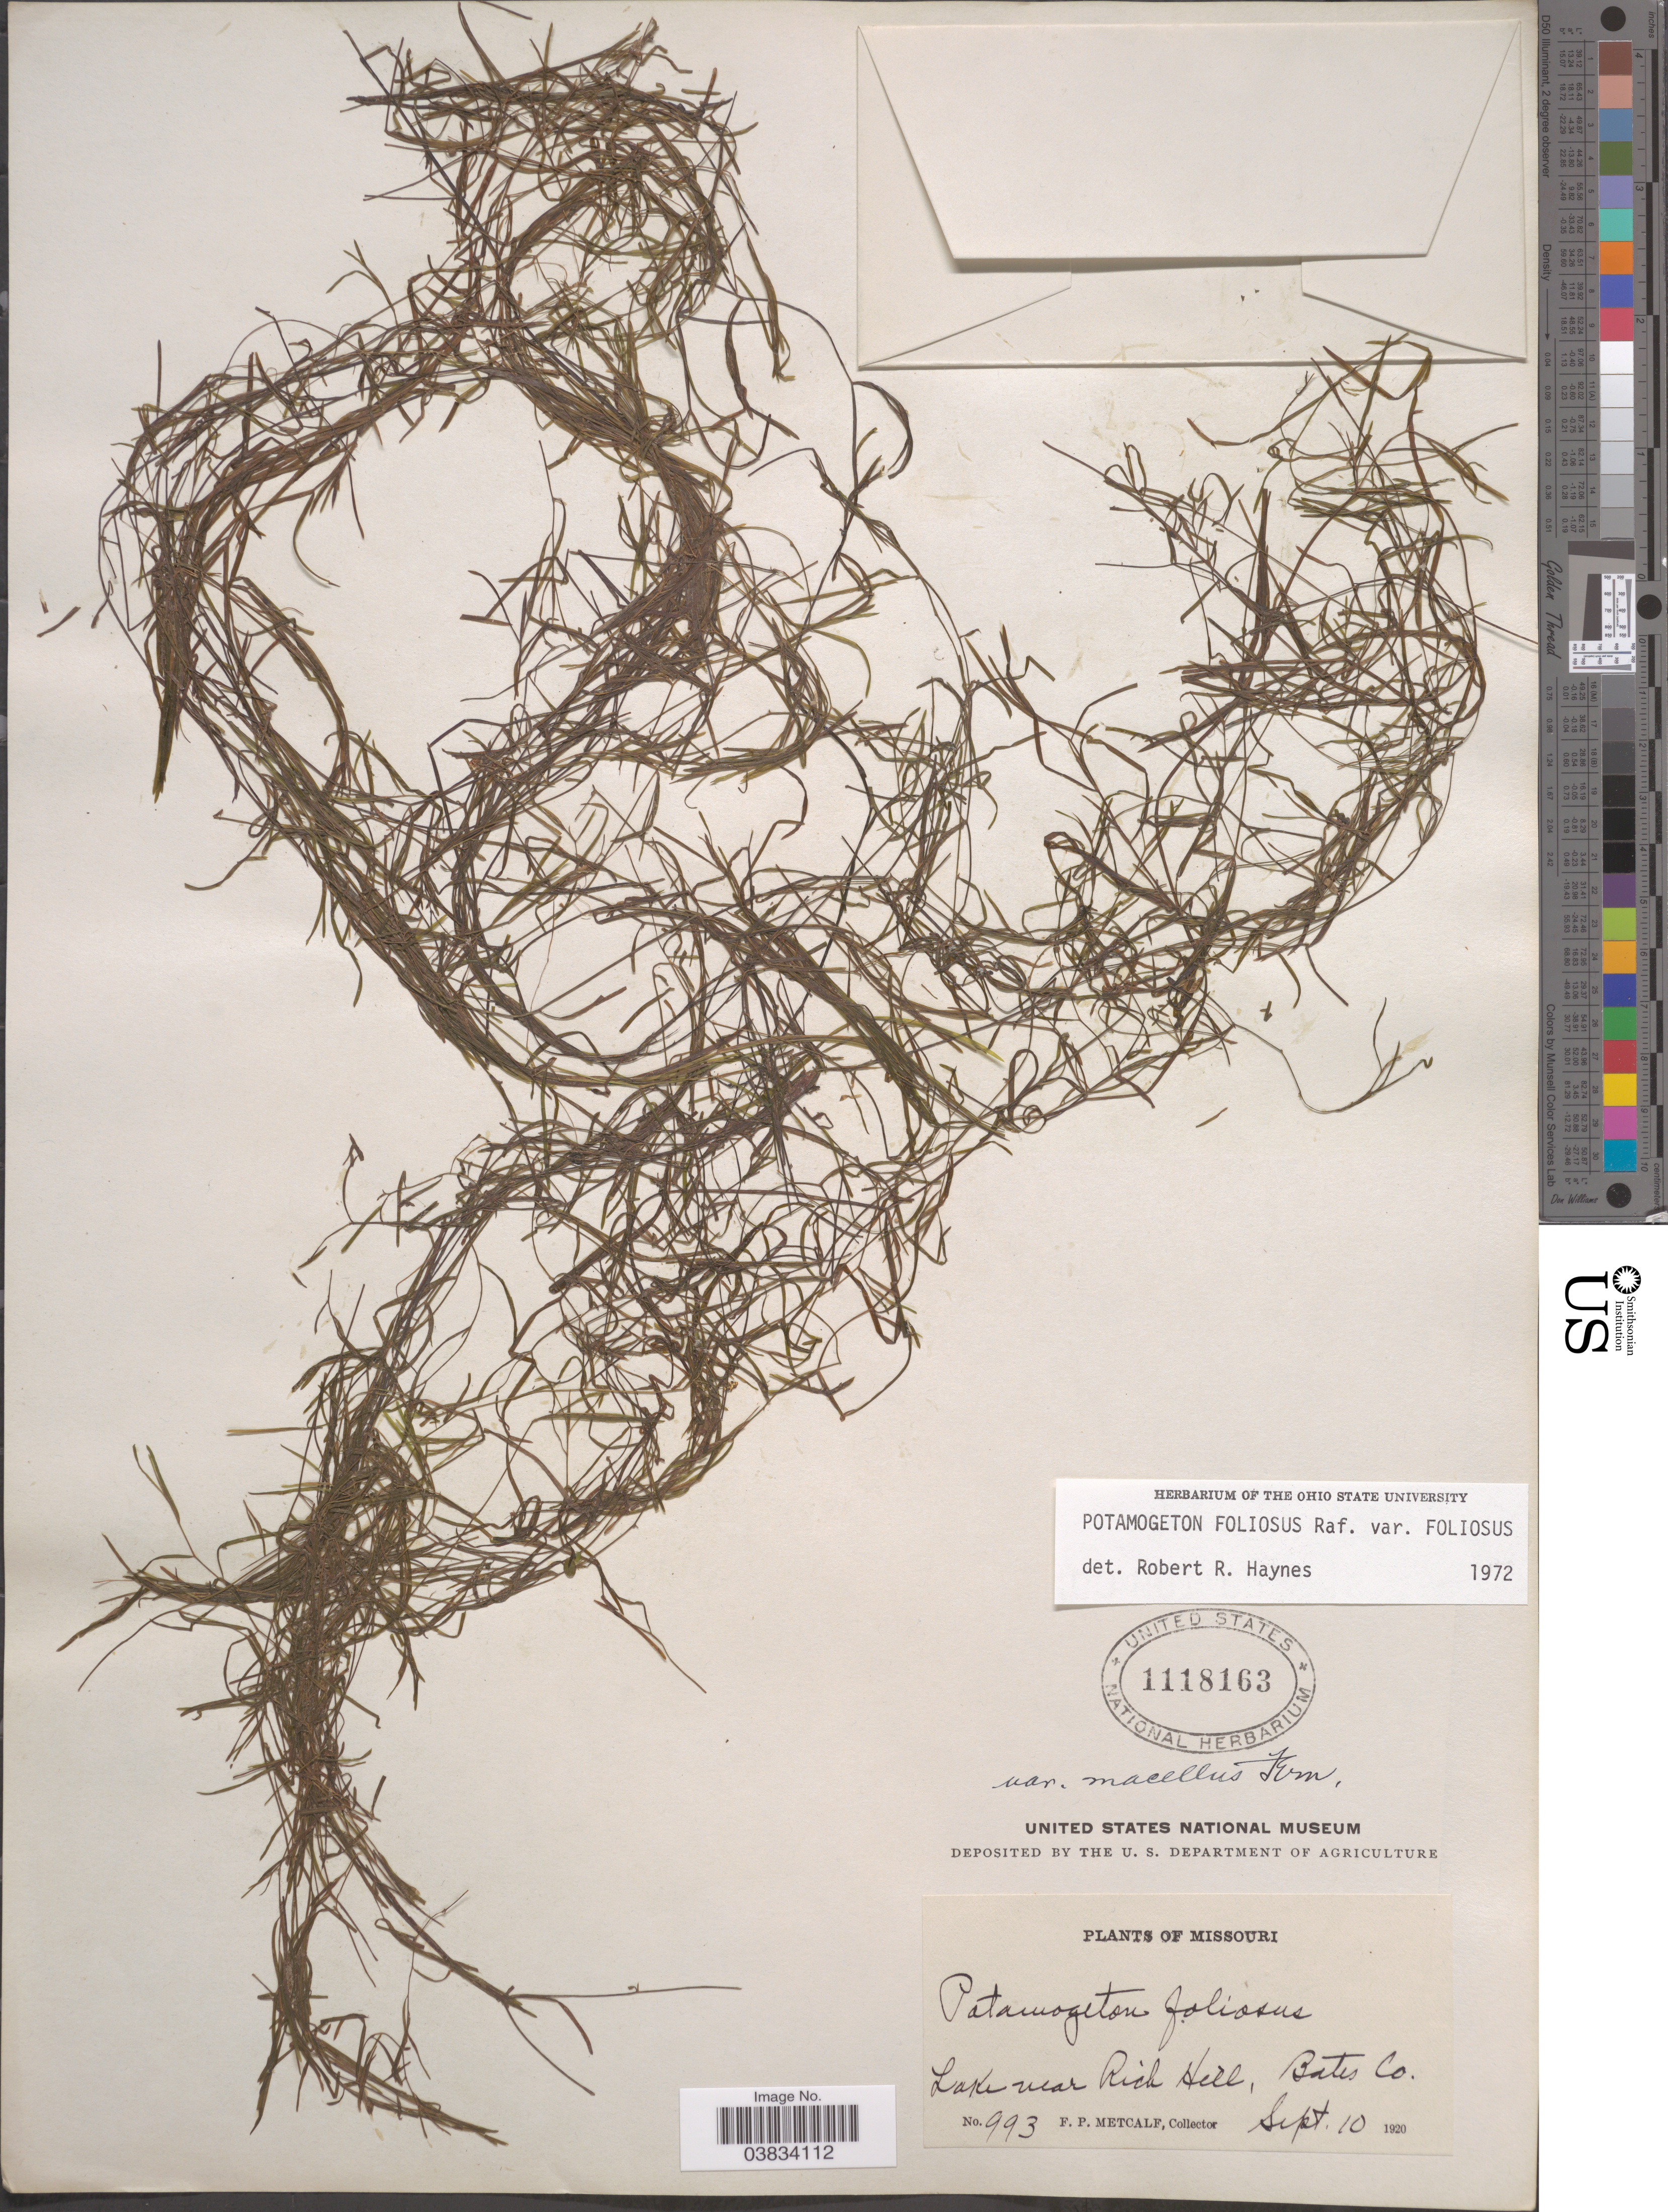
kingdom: Plantae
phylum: Tracheophyta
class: Liliopsida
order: Alismatales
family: Potamogetonaceae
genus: Potamogeton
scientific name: Potamogeton foliosus var. foliosus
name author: Raf.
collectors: F. Metcalf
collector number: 993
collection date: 1920-09-10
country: United States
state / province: Missouri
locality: Lake near Rich Hill, Bates Co.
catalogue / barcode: US 1118163